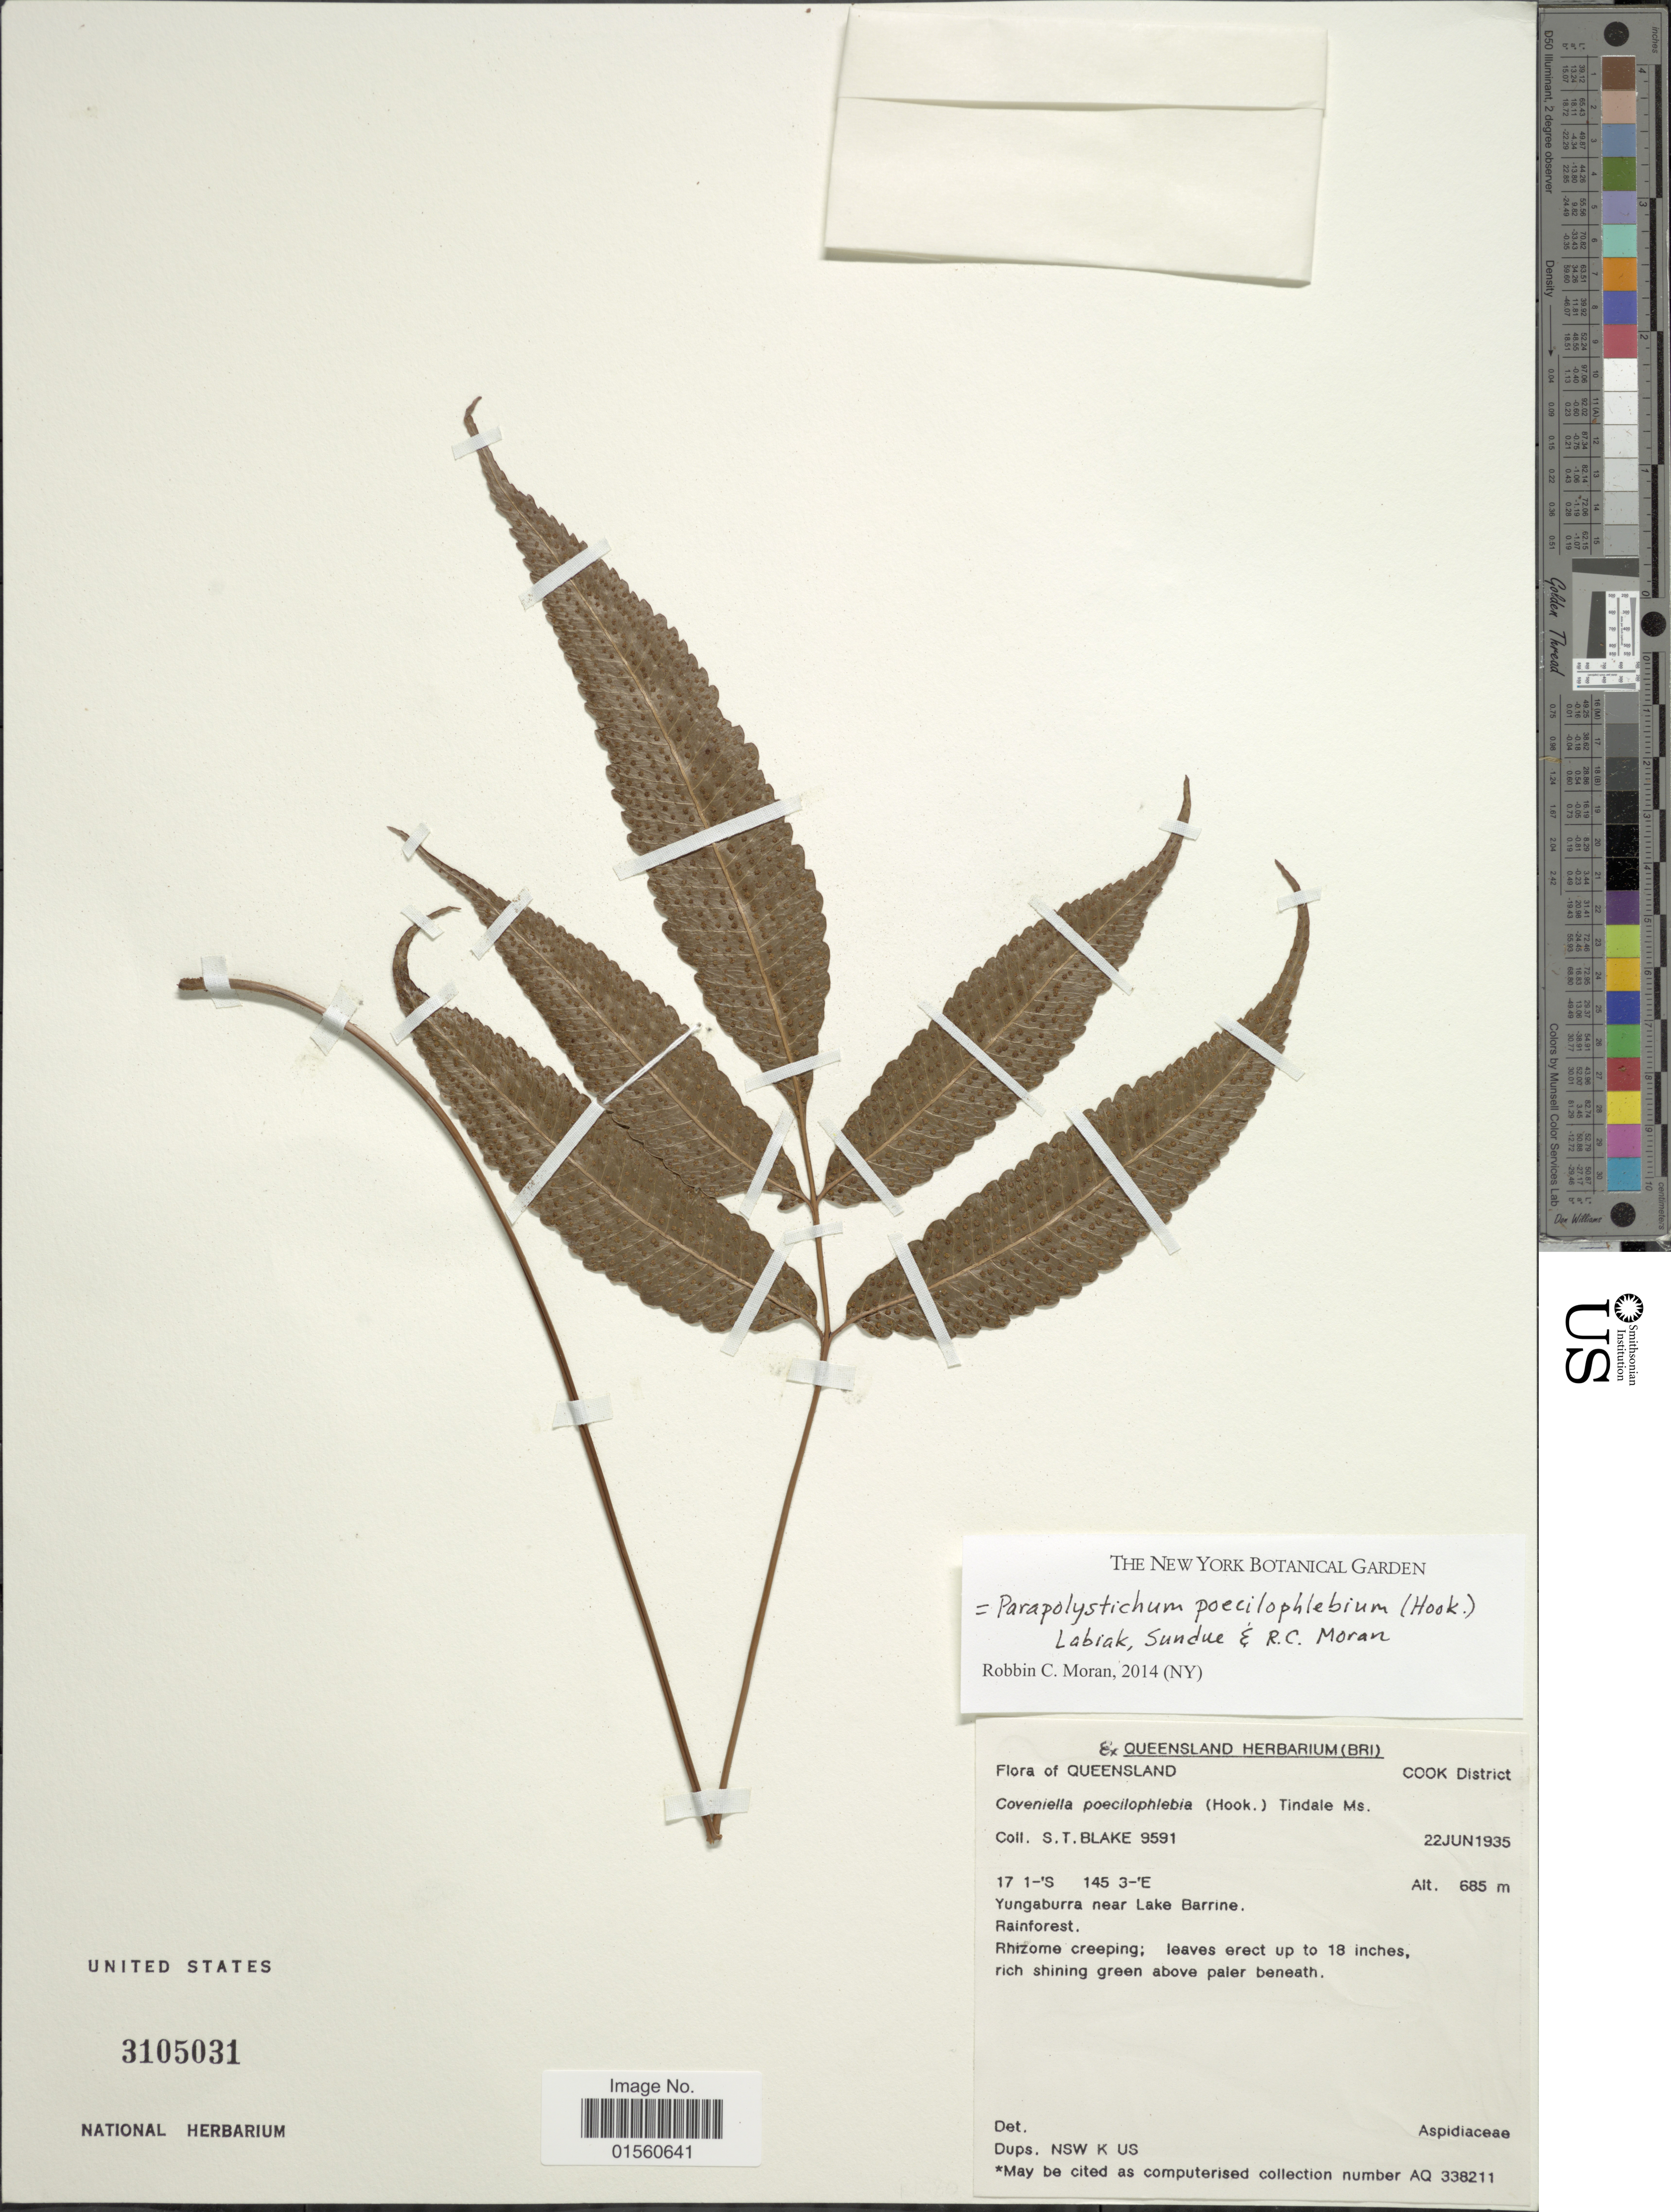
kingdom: Plantae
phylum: Tracheophyta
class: Polypodiopsida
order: Polypodiales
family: Dryopteridaceae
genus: Parapolystichum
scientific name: Parapolystichum poecilophebium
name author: (Hook.) Sundue & R.C. Moran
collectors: S. T. Blake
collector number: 9591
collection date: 1935-06-22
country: Australia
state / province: Queensland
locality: Cook District, Yungaburra near Lake Barrine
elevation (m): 685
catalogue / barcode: US 3105031